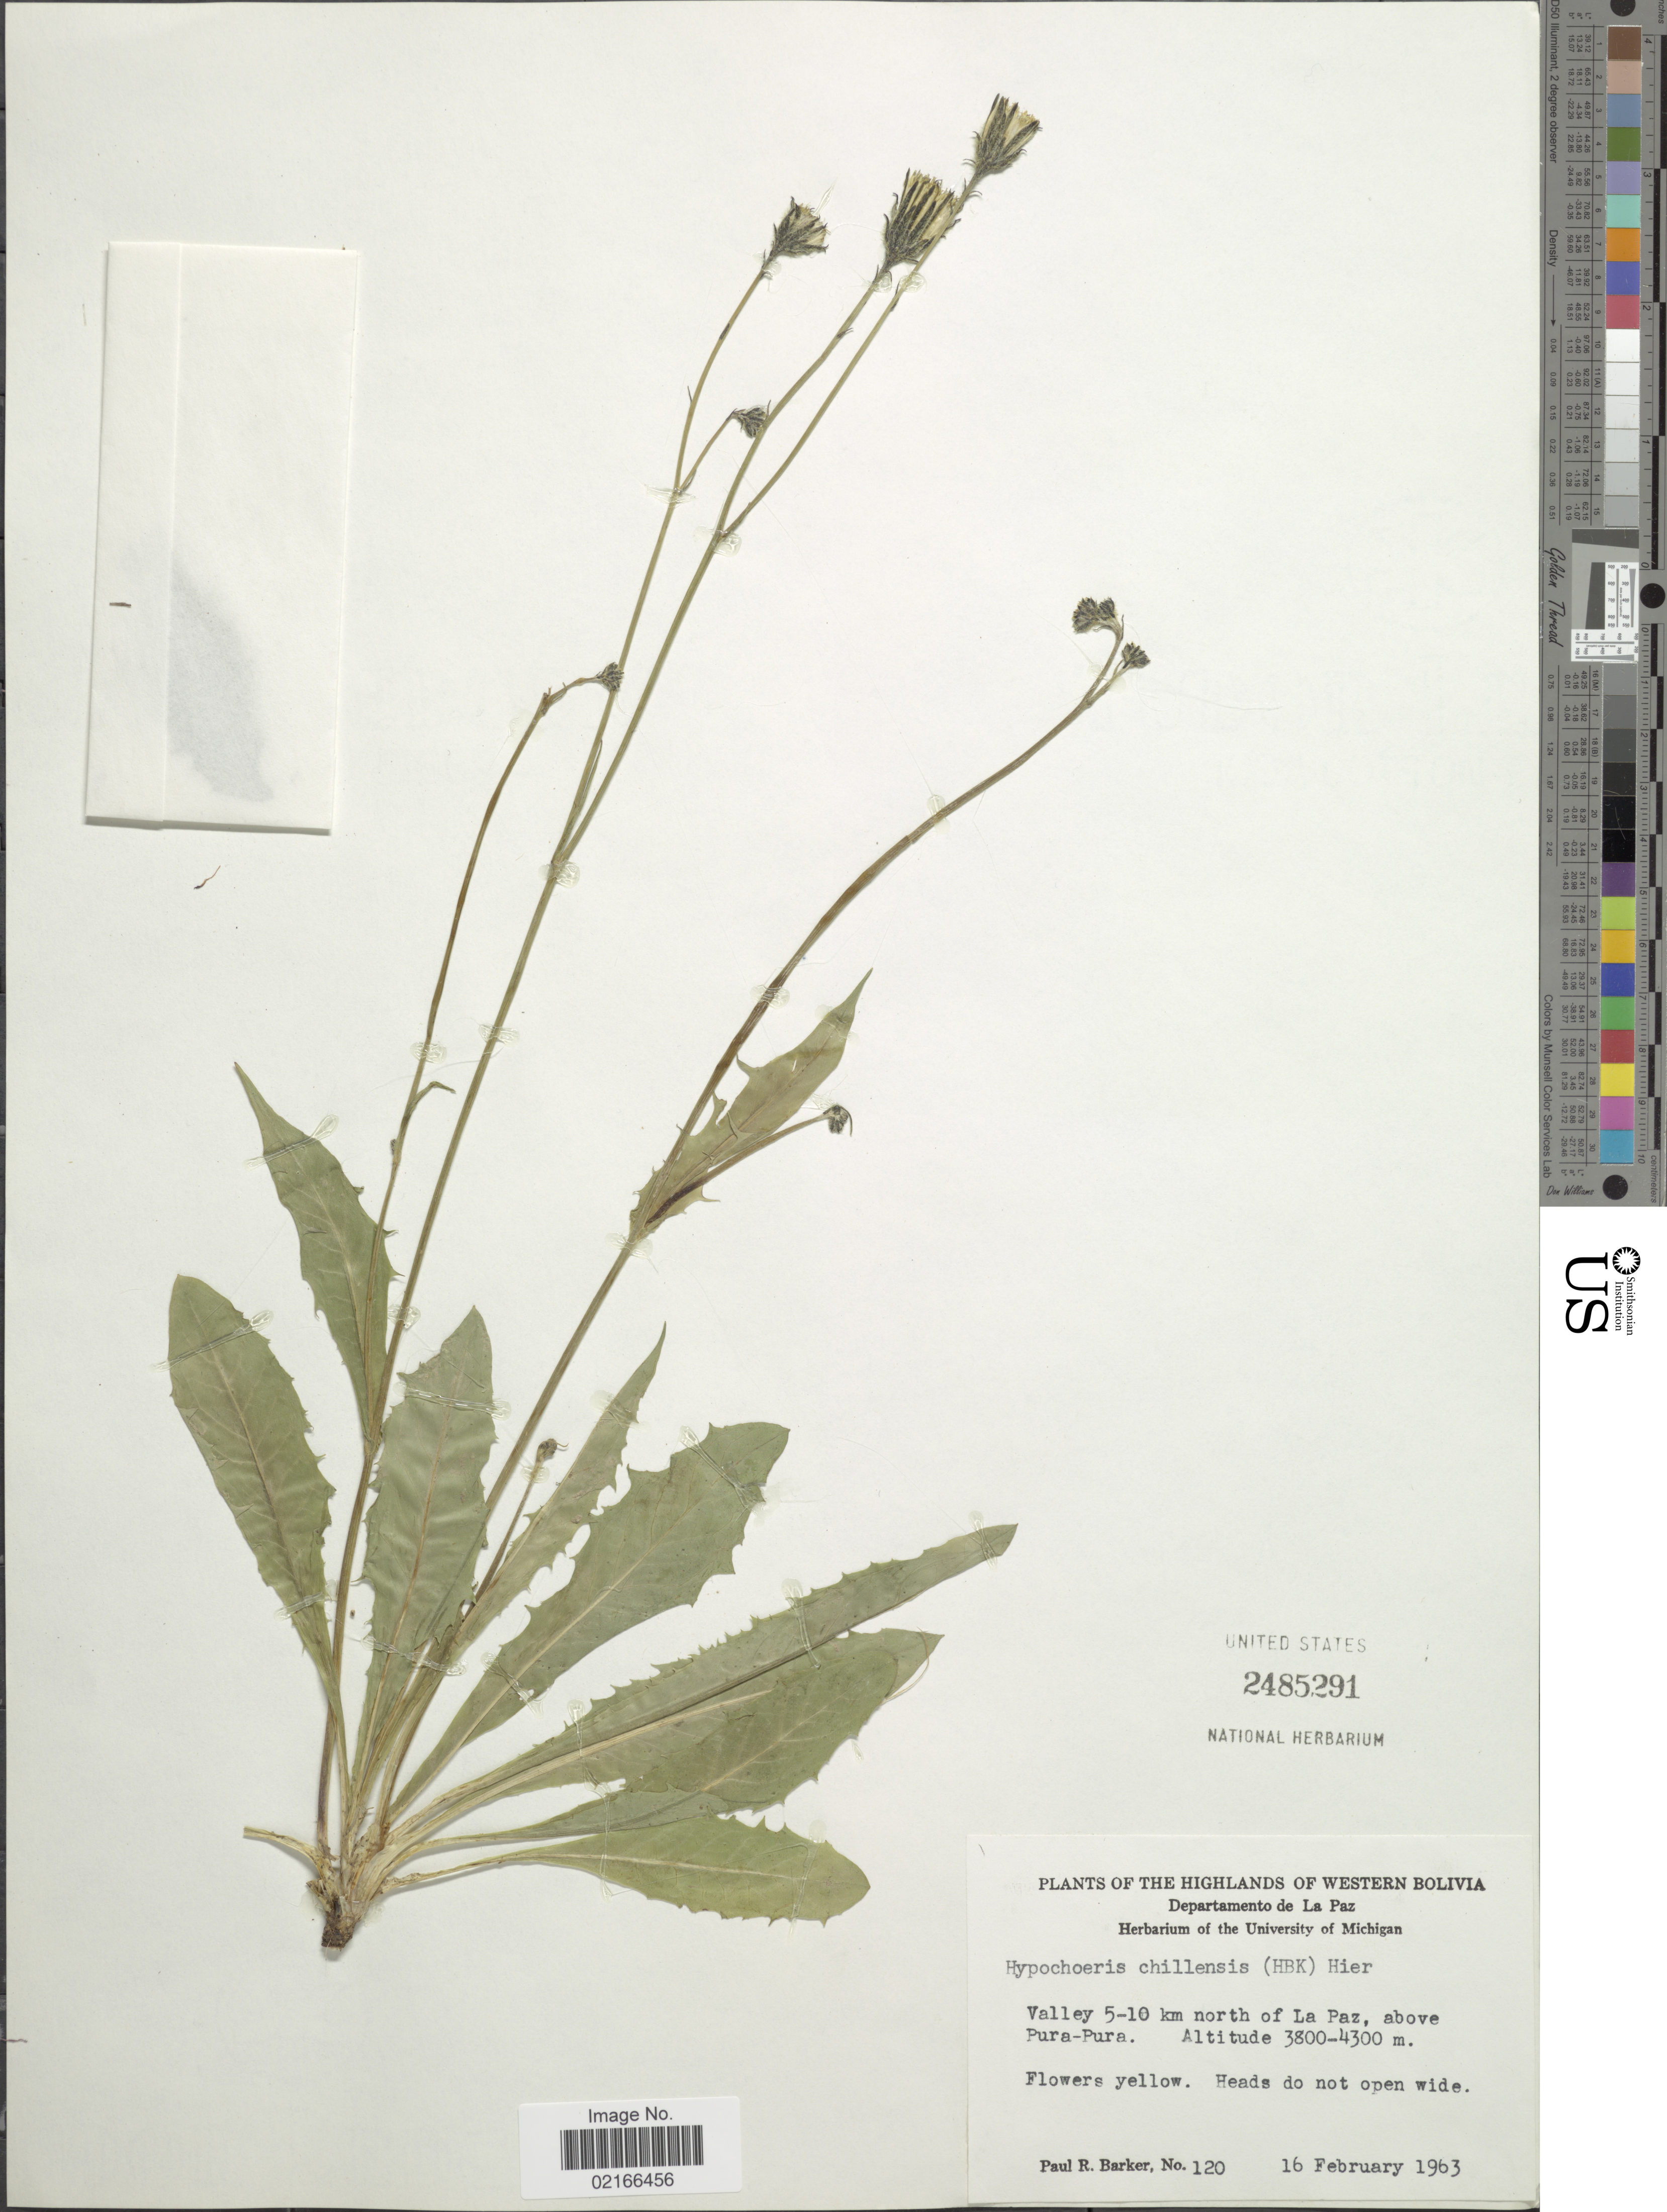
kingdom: Plantae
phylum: Tracheophyta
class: Magnoliopsida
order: Asterales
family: Asteraceae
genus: Hypochaeris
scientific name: Hypochaeris chillensis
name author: (Kunth) Britton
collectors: P. R. Barker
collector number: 120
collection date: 1963-02-16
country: Bolivia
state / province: La Paz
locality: Highlands of western Bolivia. Valley 5-10 km north of La Paz, above Pura-Pura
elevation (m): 3800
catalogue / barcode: US 2485291